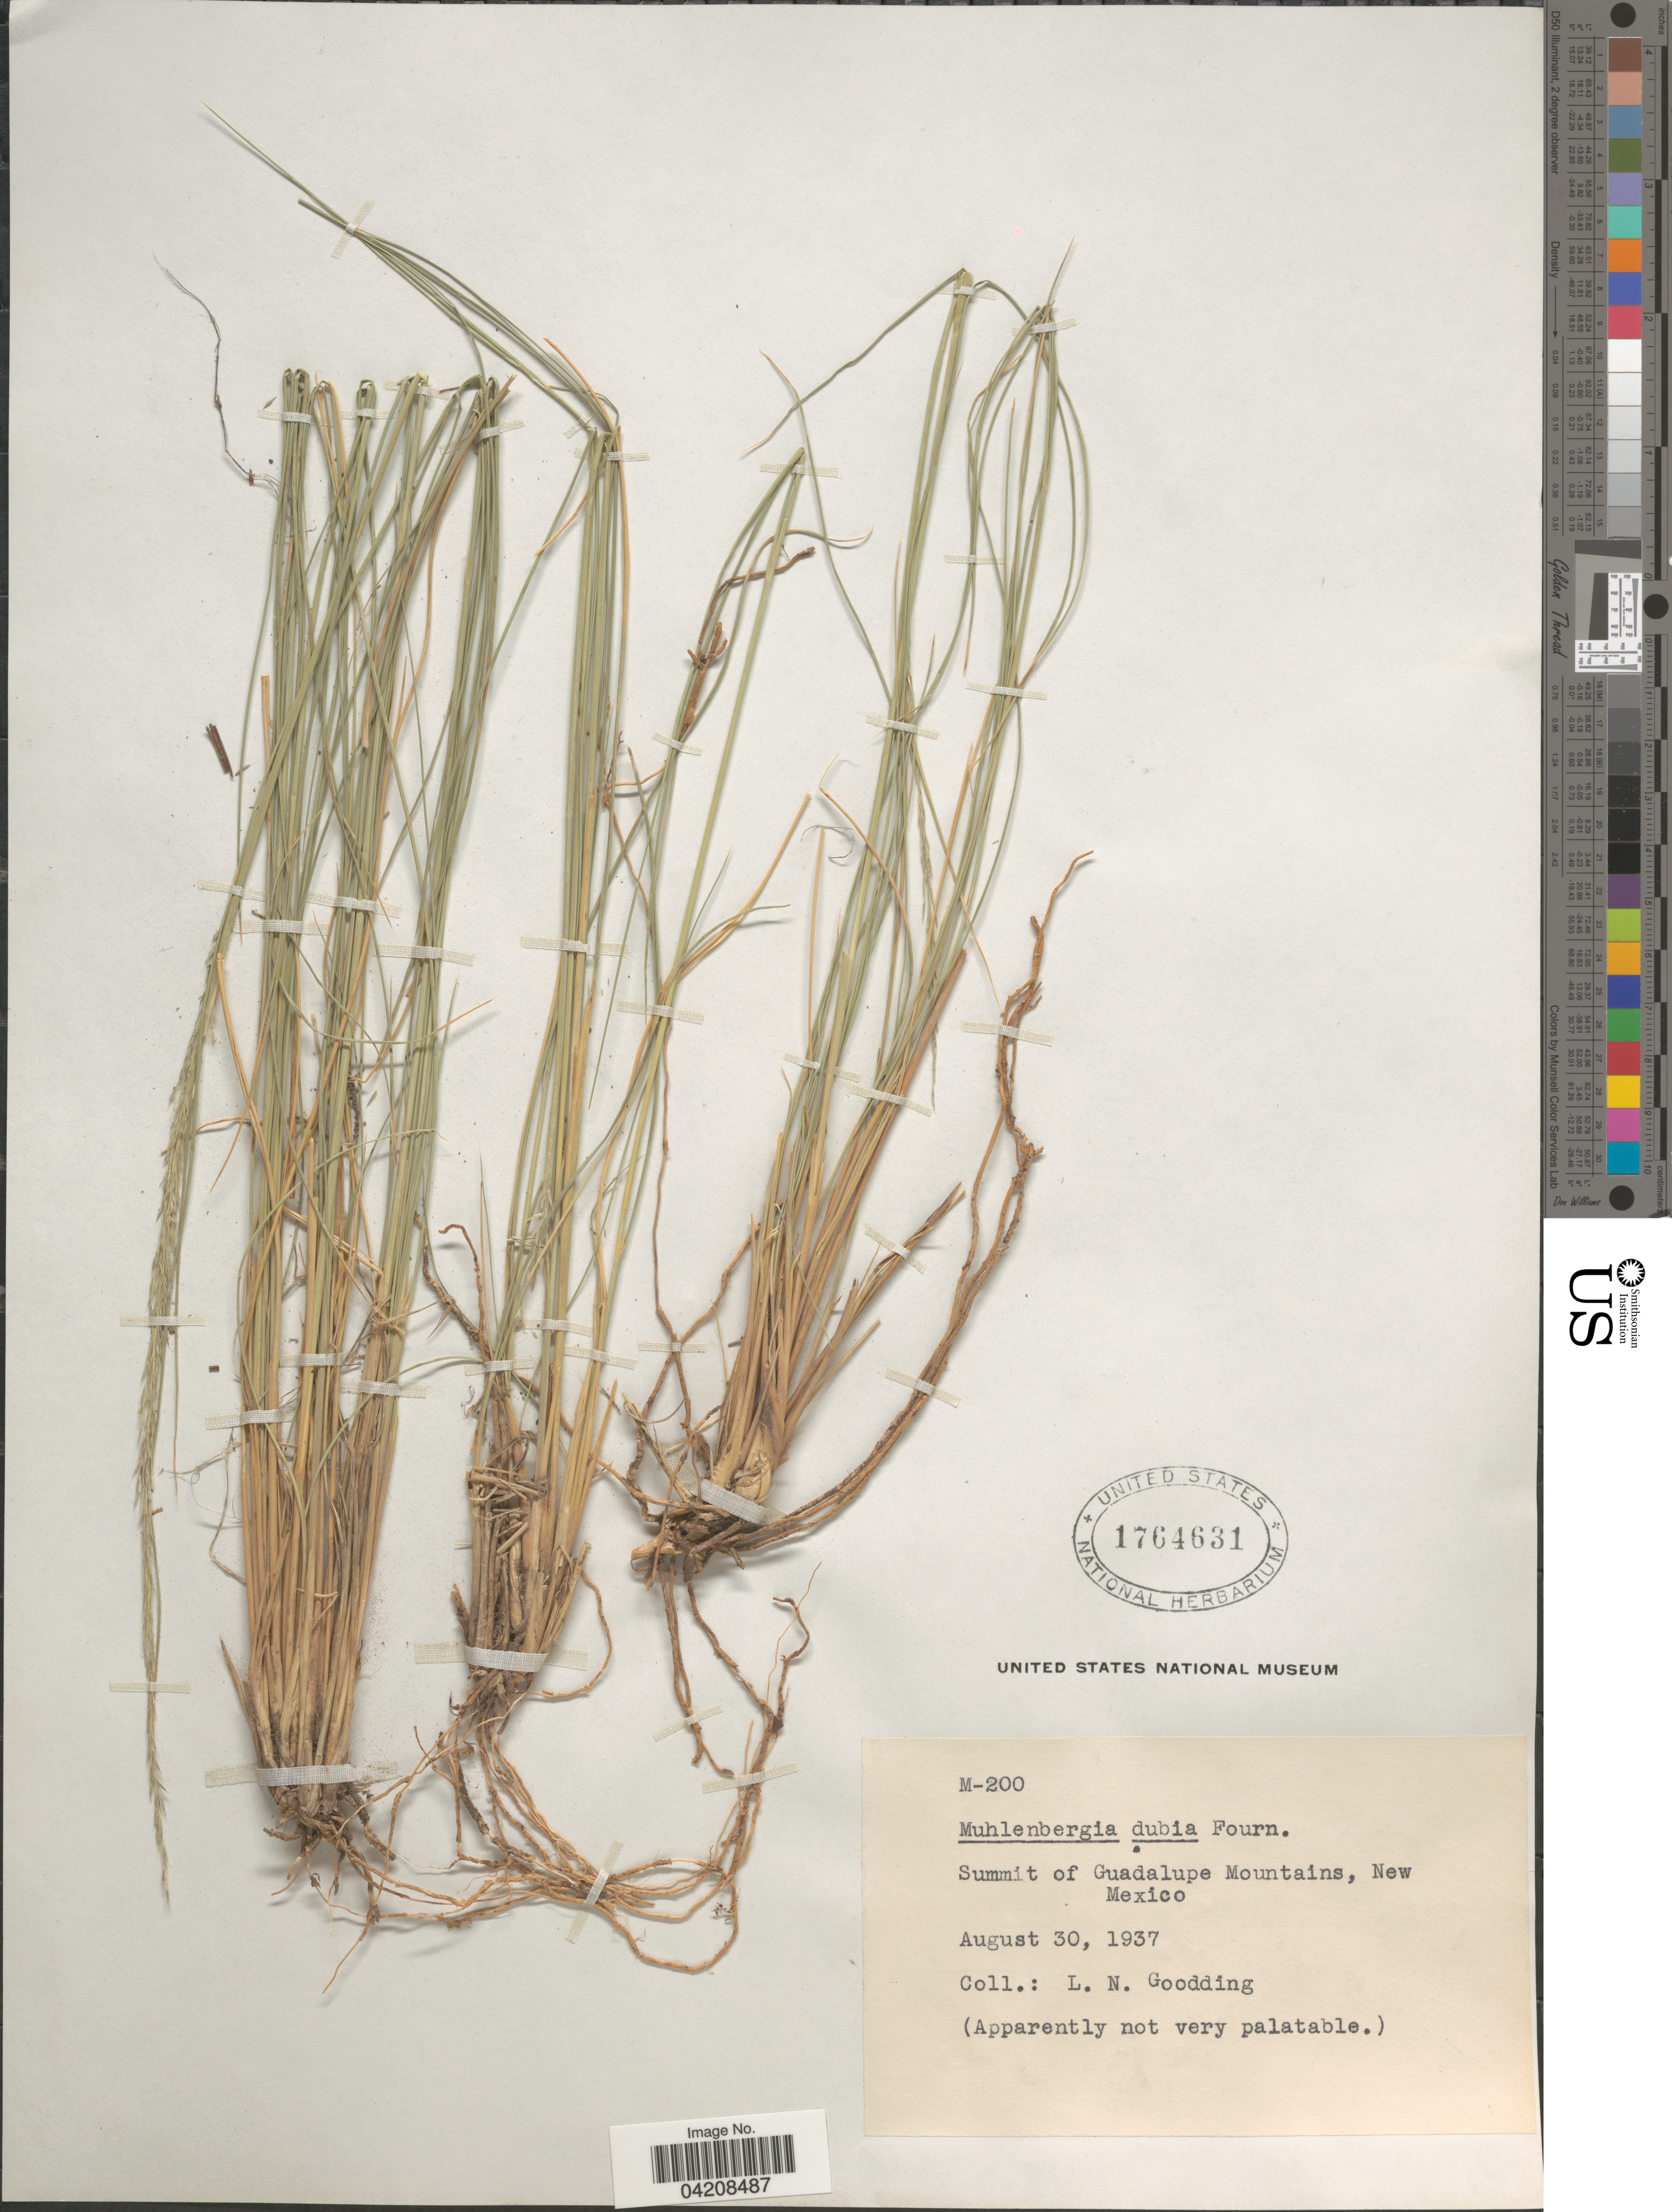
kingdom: Plantae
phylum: Tracheophyta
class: Liliopsida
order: Poales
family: Poaceae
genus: Muhlenbergia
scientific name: Muhlenbergia dubia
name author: E. Fourn.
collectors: L. N. Goodding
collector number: M-200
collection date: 1937-08-30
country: United States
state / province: New Mexico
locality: Summit of Guadalupe Mountains.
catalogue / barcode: US 1764631